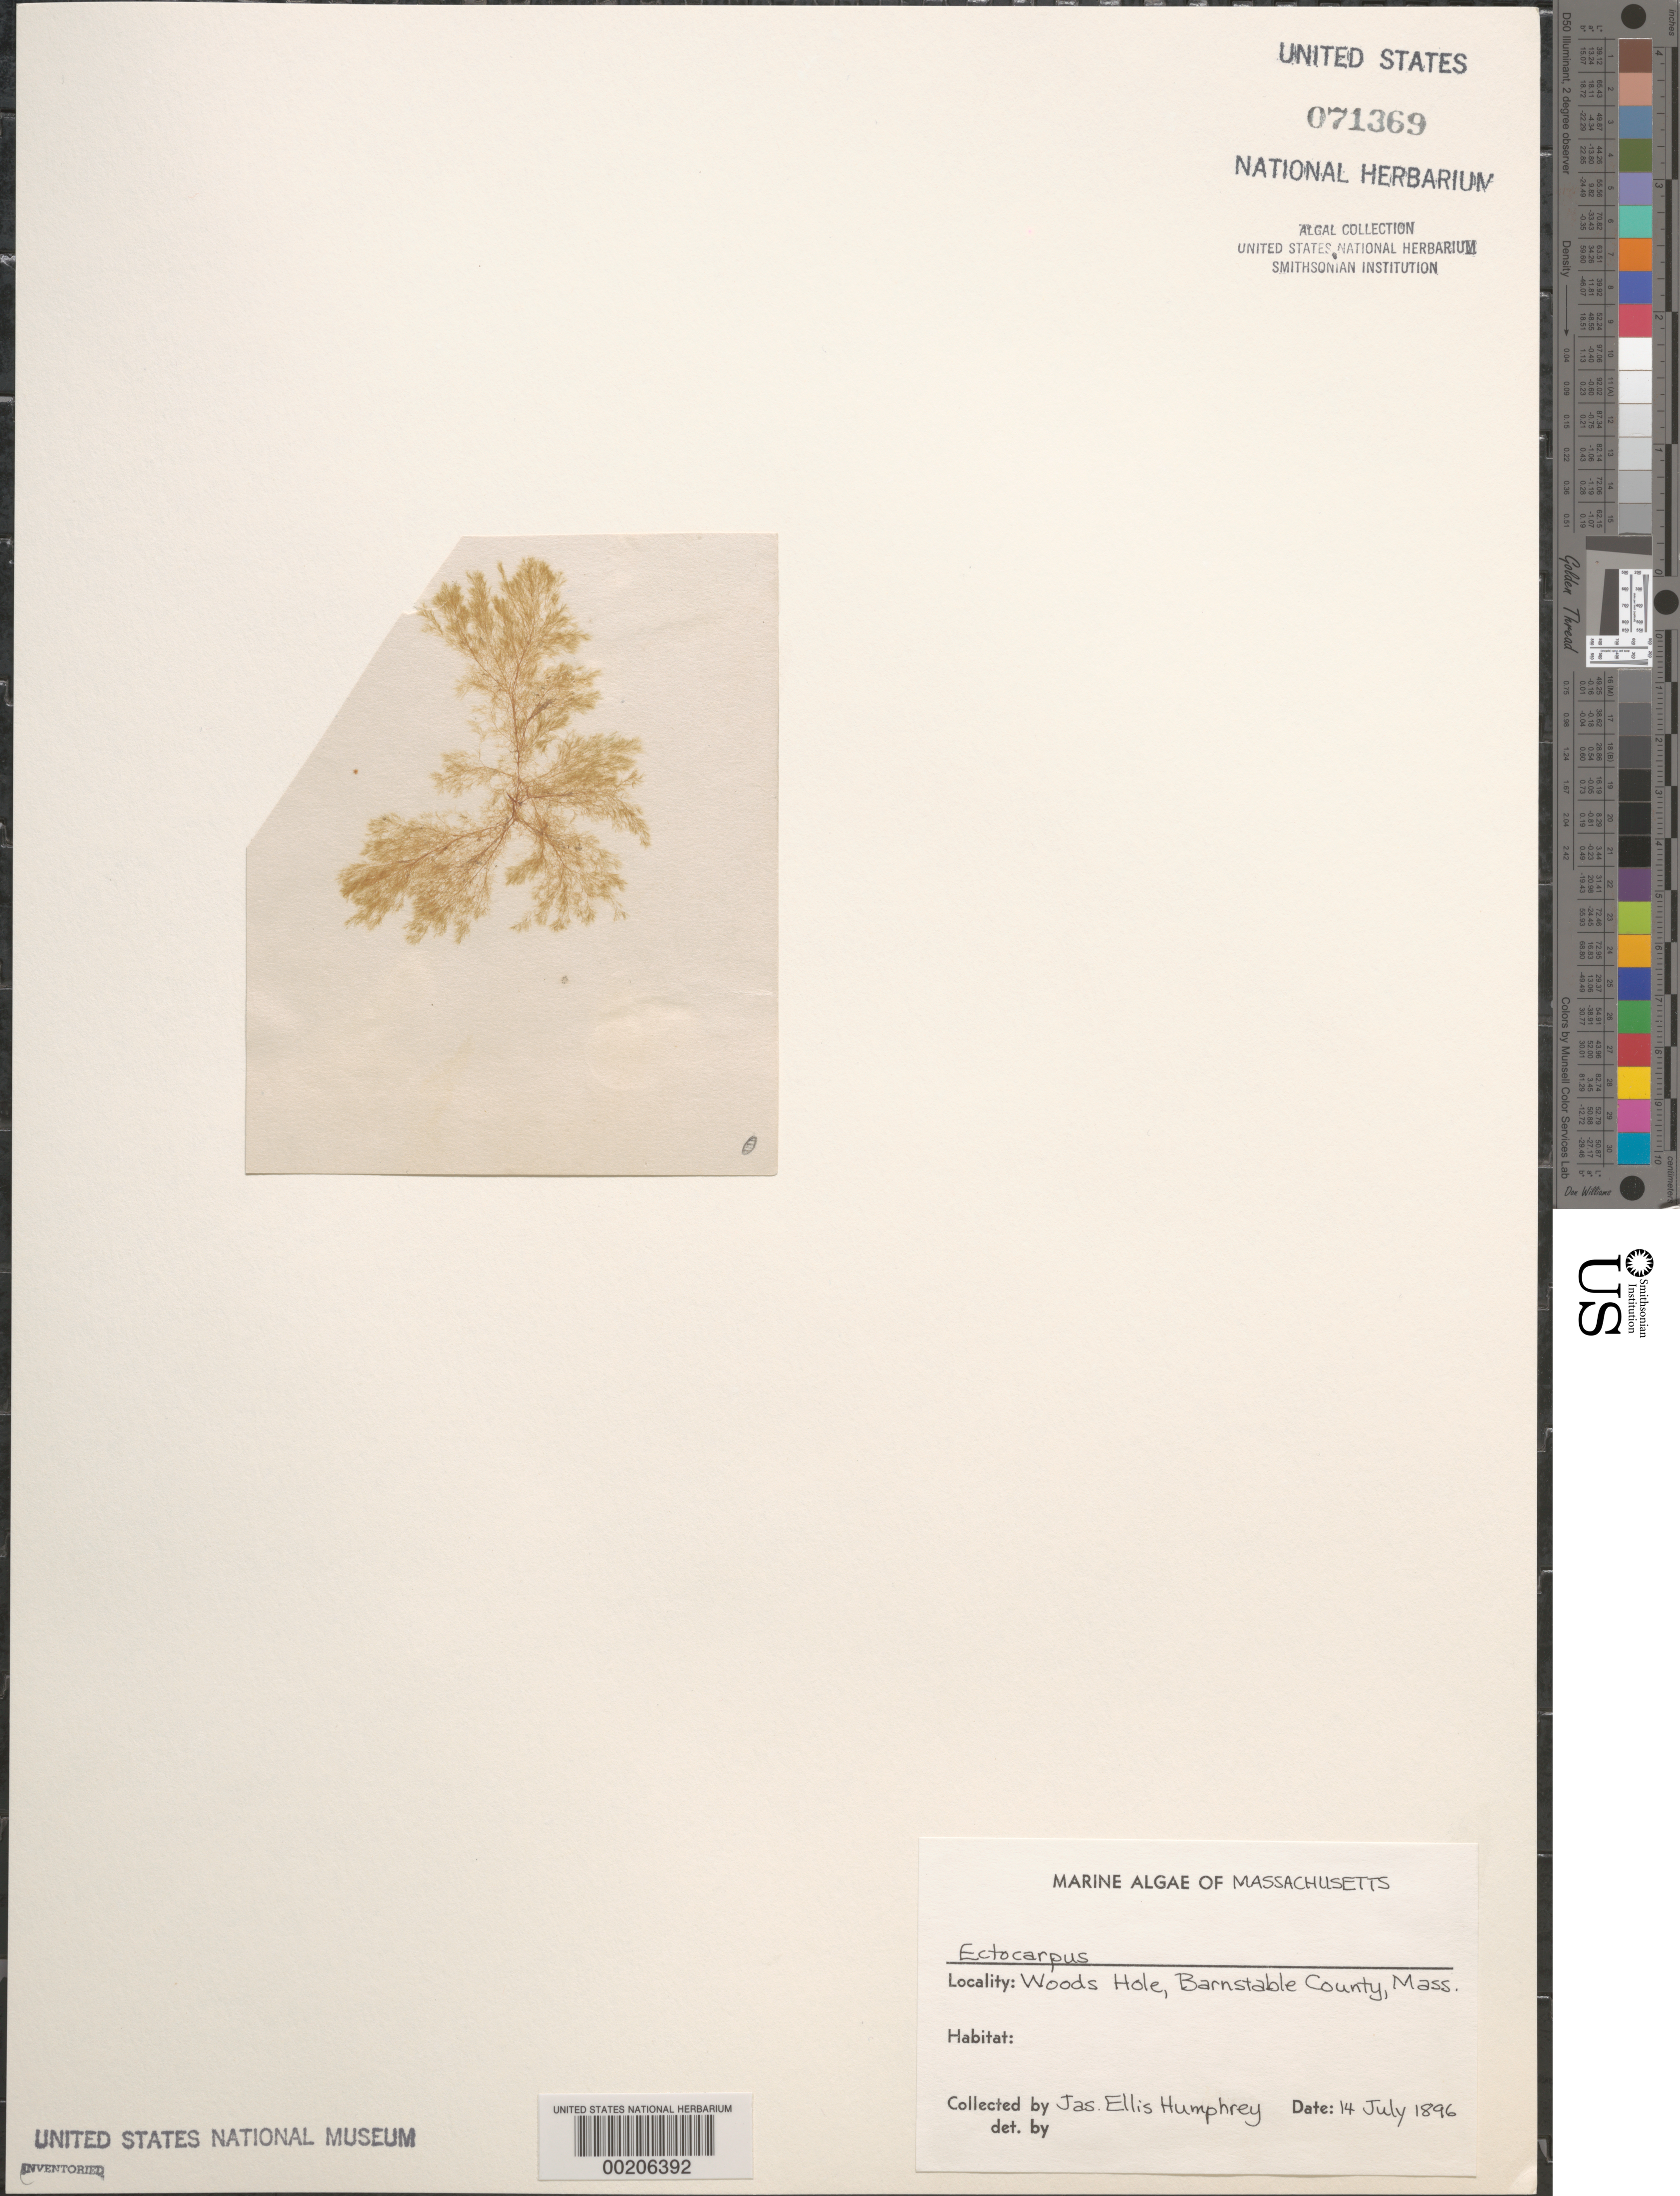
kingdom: Chromista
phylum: Ochrophyta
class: Phaeophyceae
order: Ectocarpales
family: Ectocarpaceae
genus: Ectocarpus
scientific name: Ectocarpus sp.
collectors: J. Humphrey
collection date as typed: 14 Jul 1896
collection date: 1896-07-14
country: United States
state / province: Massachusetts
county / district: Barnstable County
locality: Woods Hole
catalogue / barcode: US 71369